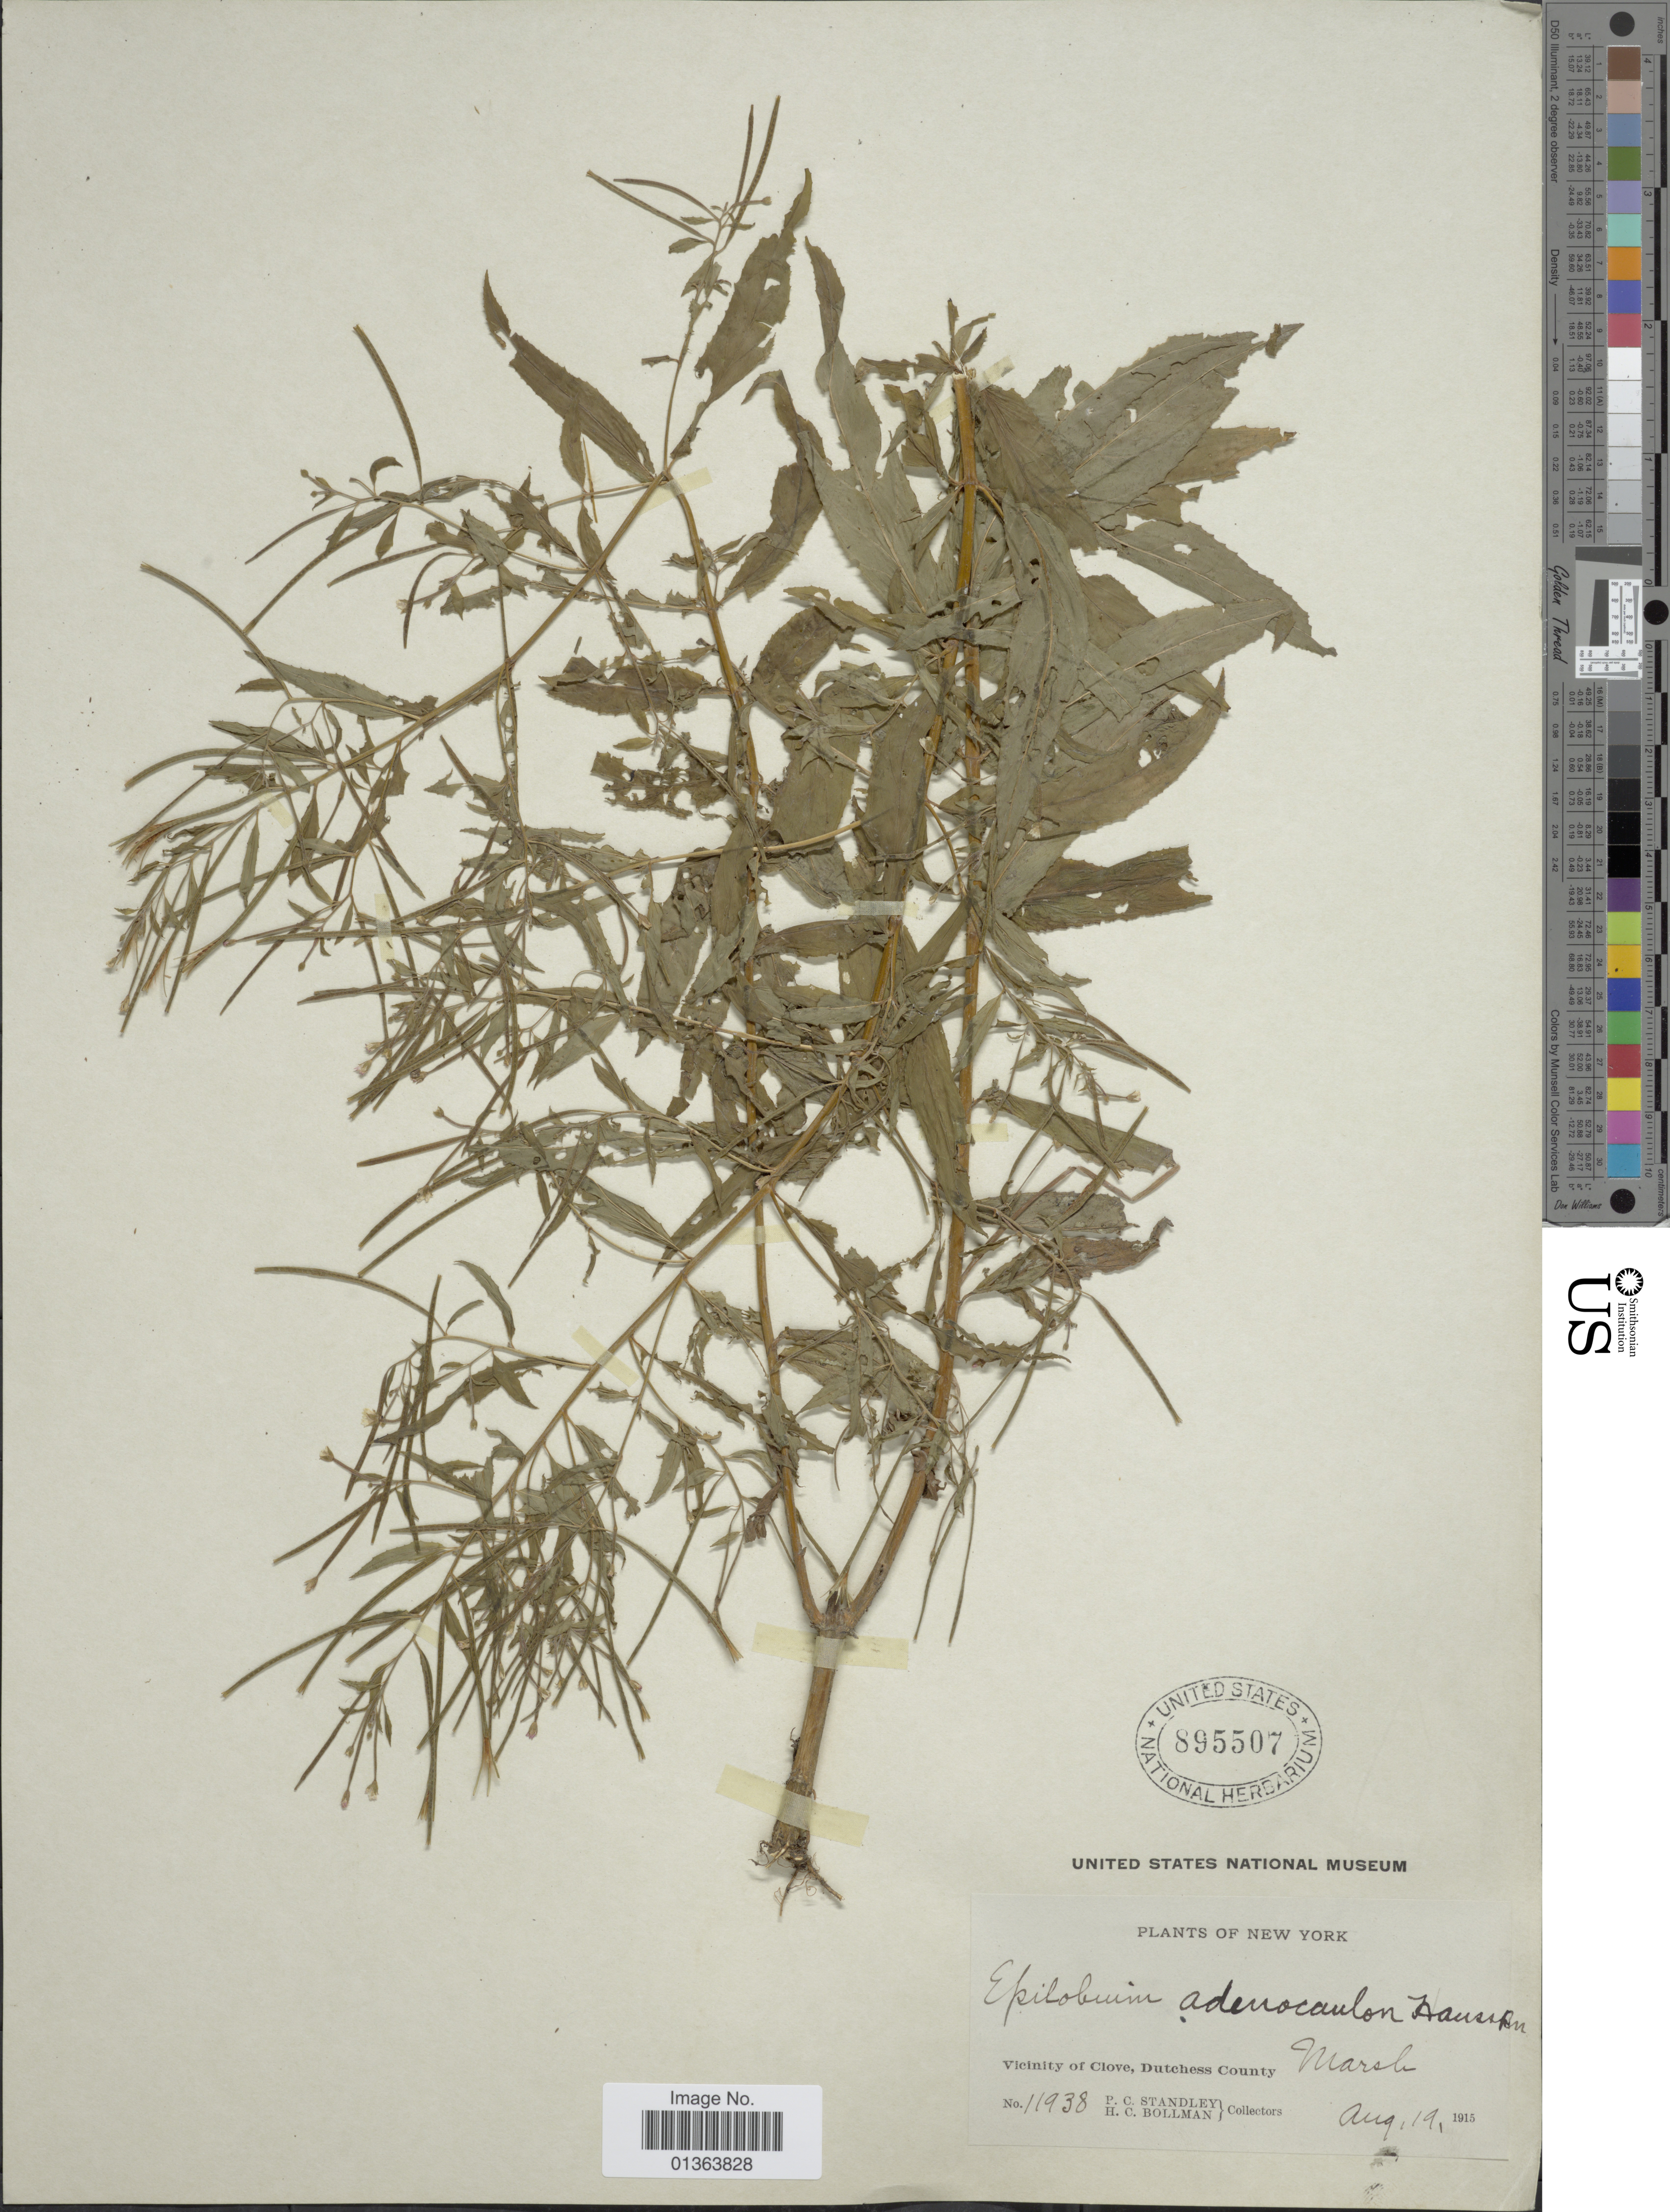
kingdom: Plantae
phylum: Tracheophyta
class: Magnoliopsida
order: Myrtales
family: Onagraceae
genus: Epilobium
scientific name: Epilobium ciliatum subsp. ciliatum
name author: Raf.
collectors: P. C. Standley & H. C. Bollman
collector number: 11938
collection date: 1915-08-19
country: United States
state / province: New York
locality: Vicinity of Clove, Dutchess County.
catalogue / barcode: US 895507